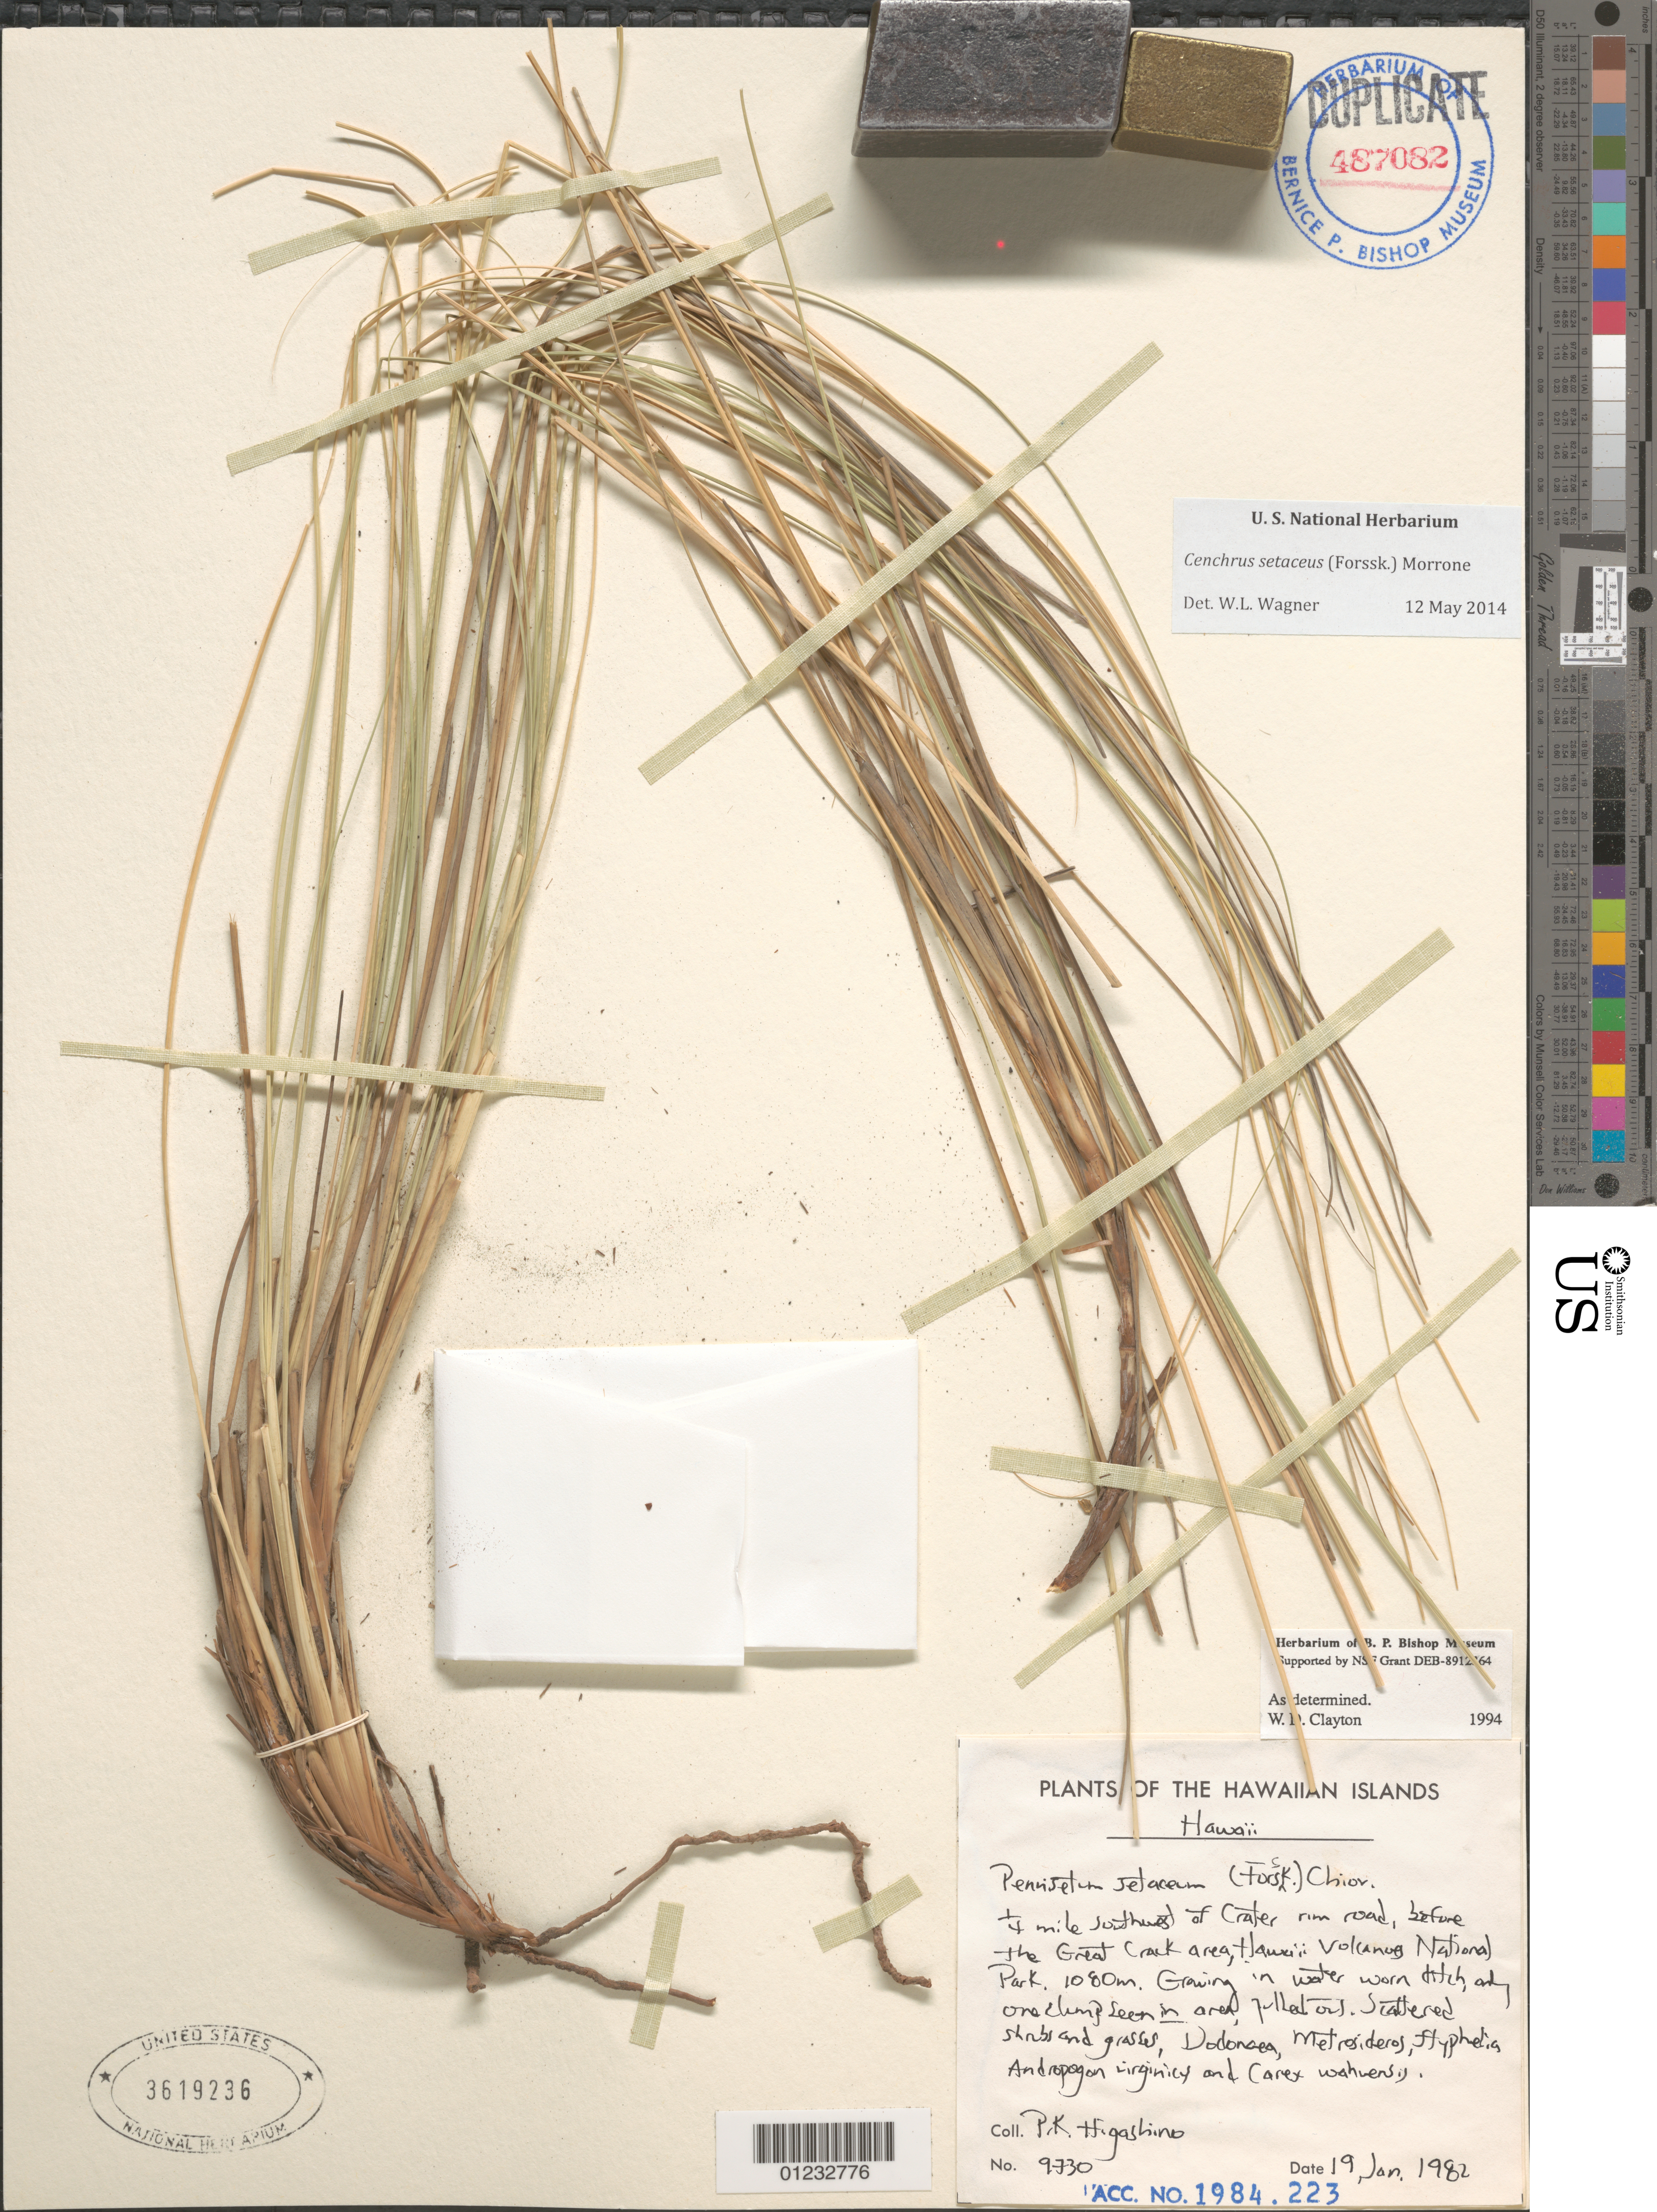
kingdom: Plantae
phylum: Tracheophyta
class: Liliopsida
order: Poales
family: Poaceae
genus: Cenchrus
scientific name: Cenchrus setaceus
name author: (Forssk.) Morrone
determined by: Wagner, W. L., (BOT), Smithsonian Institution - National Museum of Natural History (UNITED STATES)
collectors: P. Higashino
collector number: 9730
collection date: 1982-01-19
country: United States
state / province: Hawaii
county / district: Hawaii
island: Hawaii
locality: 1/4 mile southwest of Crater rim road, before the Great Crack area, Hawaii Volcanoes National Park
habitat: Scattered shrubs and grasses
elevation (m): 1080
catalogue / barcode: US 3619236